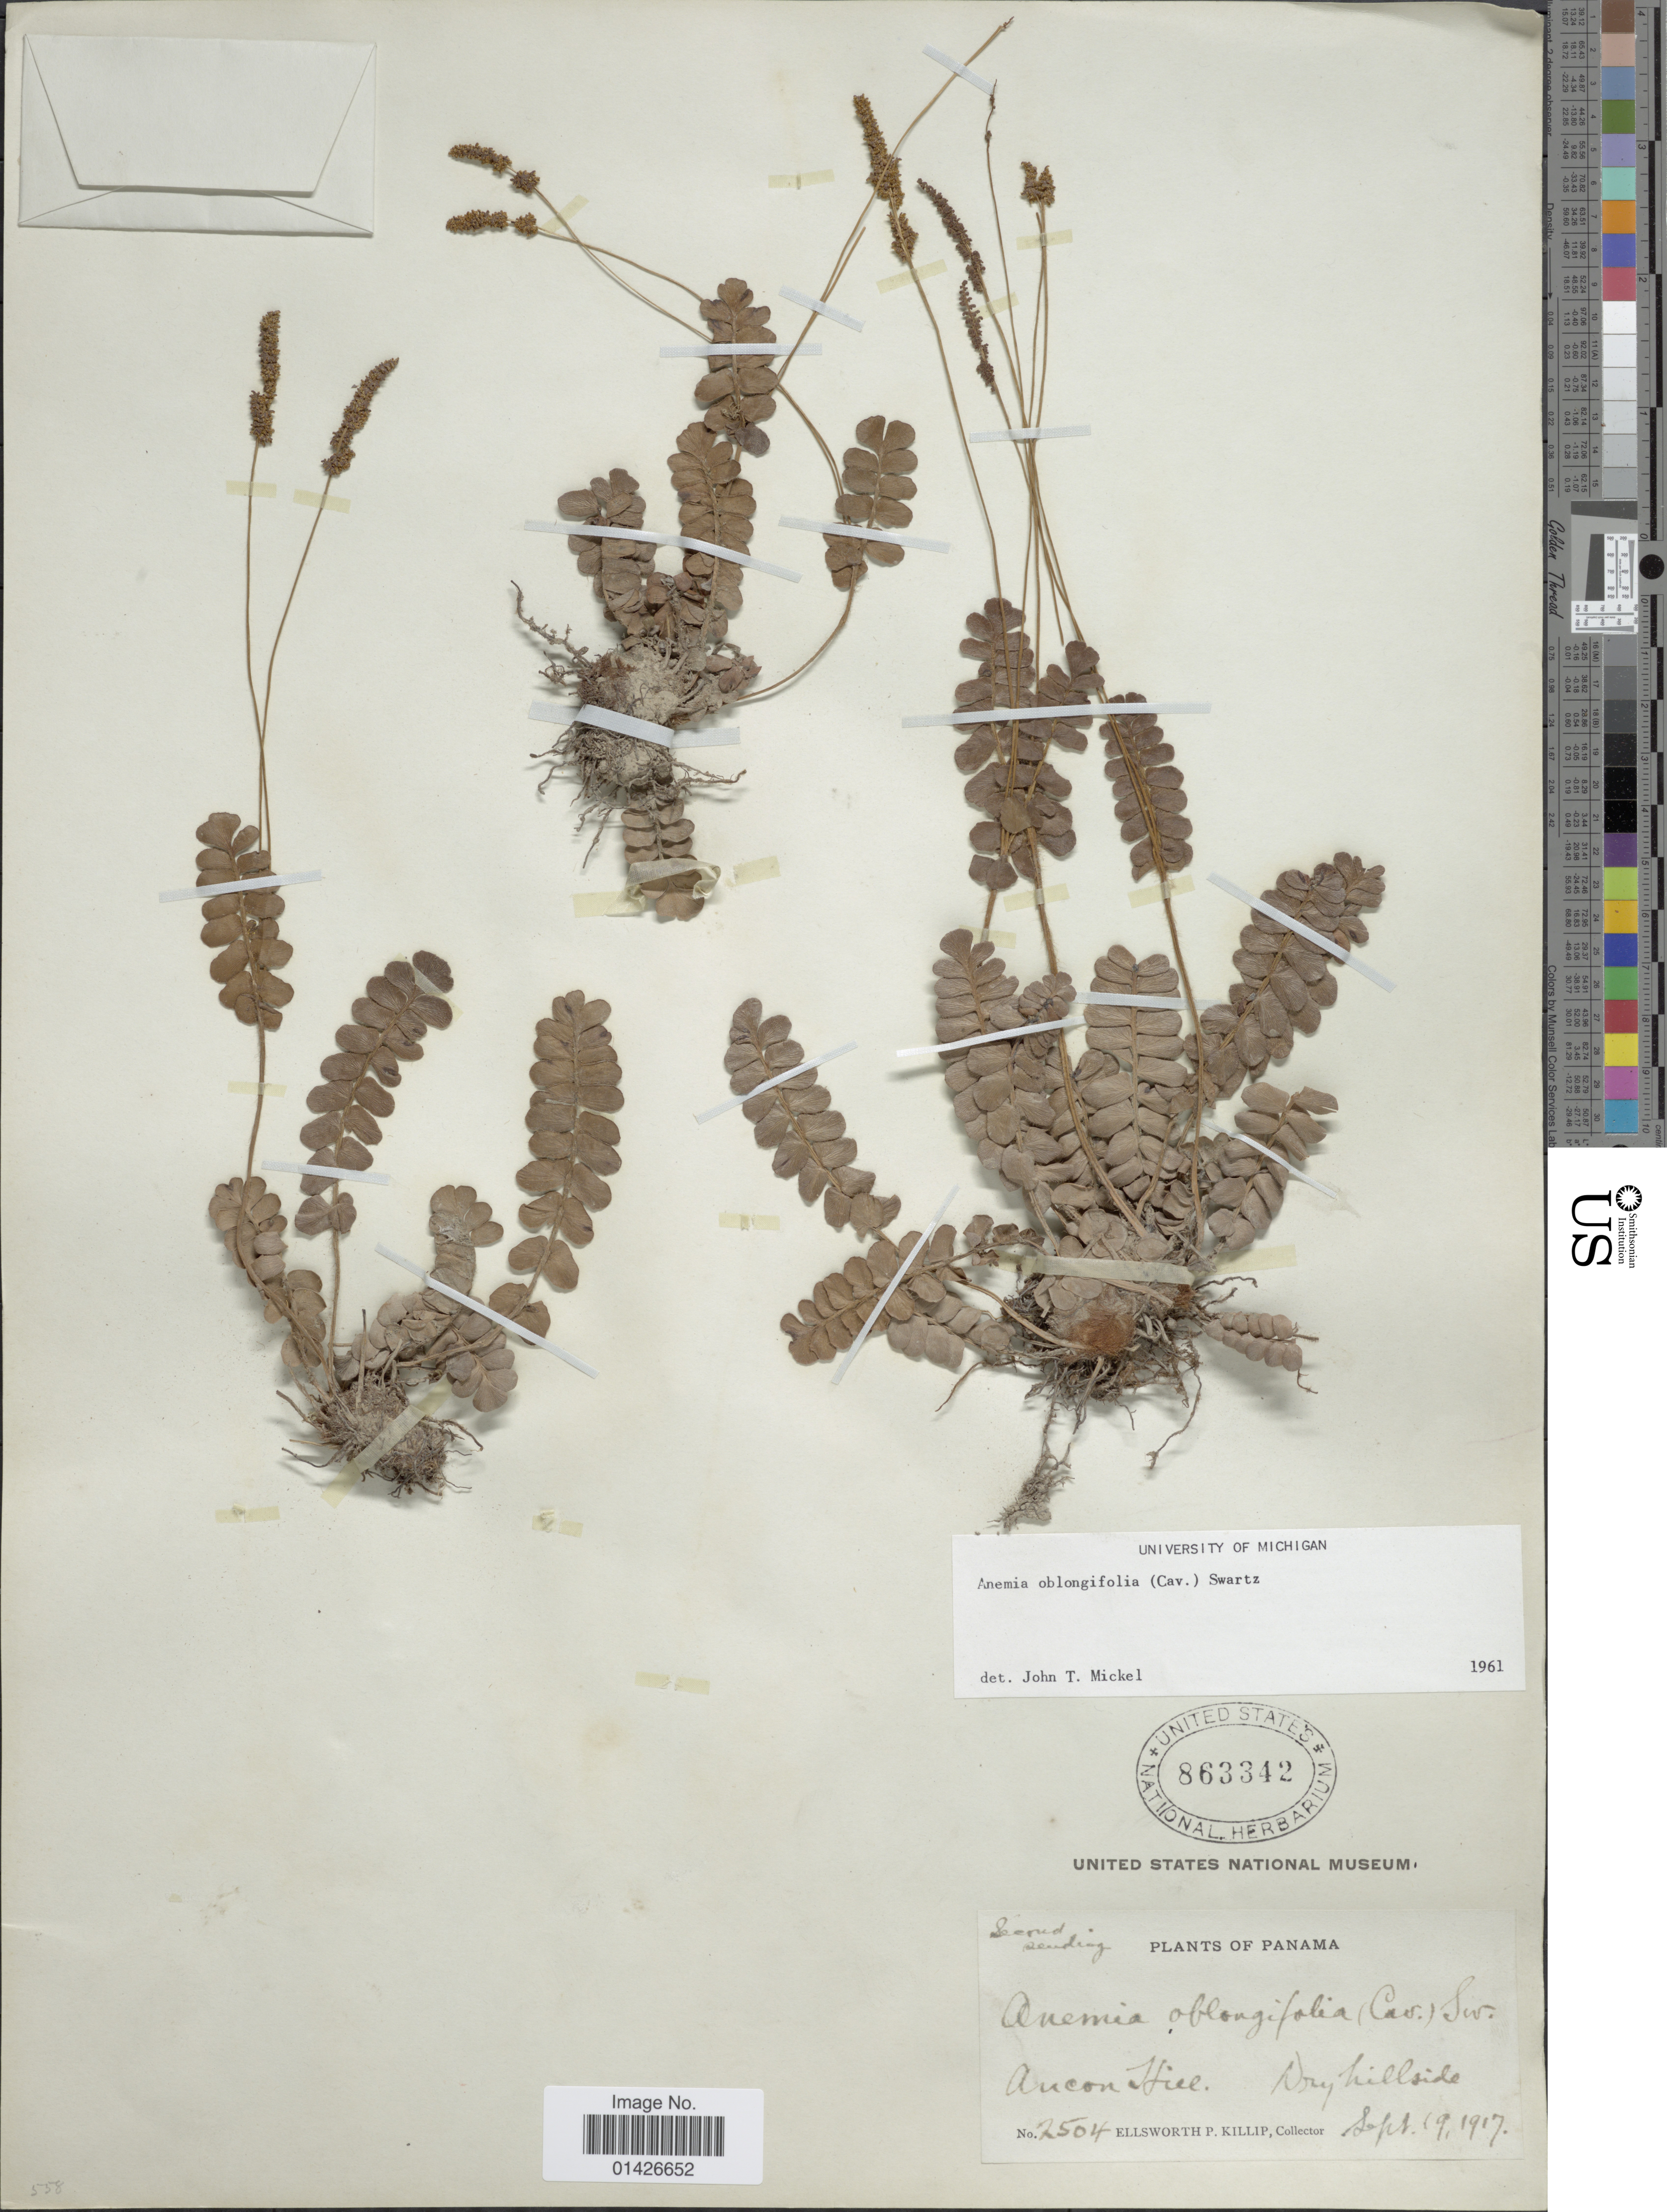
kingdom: Plantae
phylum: Tracheophyta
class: Polypodiopsida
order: Schizaeales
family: Anemiaceae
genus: Anemia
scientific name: Anemia oblongifolia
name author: (Cav.) Sw.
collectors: E. P. Killip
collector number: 2504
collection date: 1917-09-19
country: Panama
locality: Ancon Hill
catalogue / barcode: US 863342